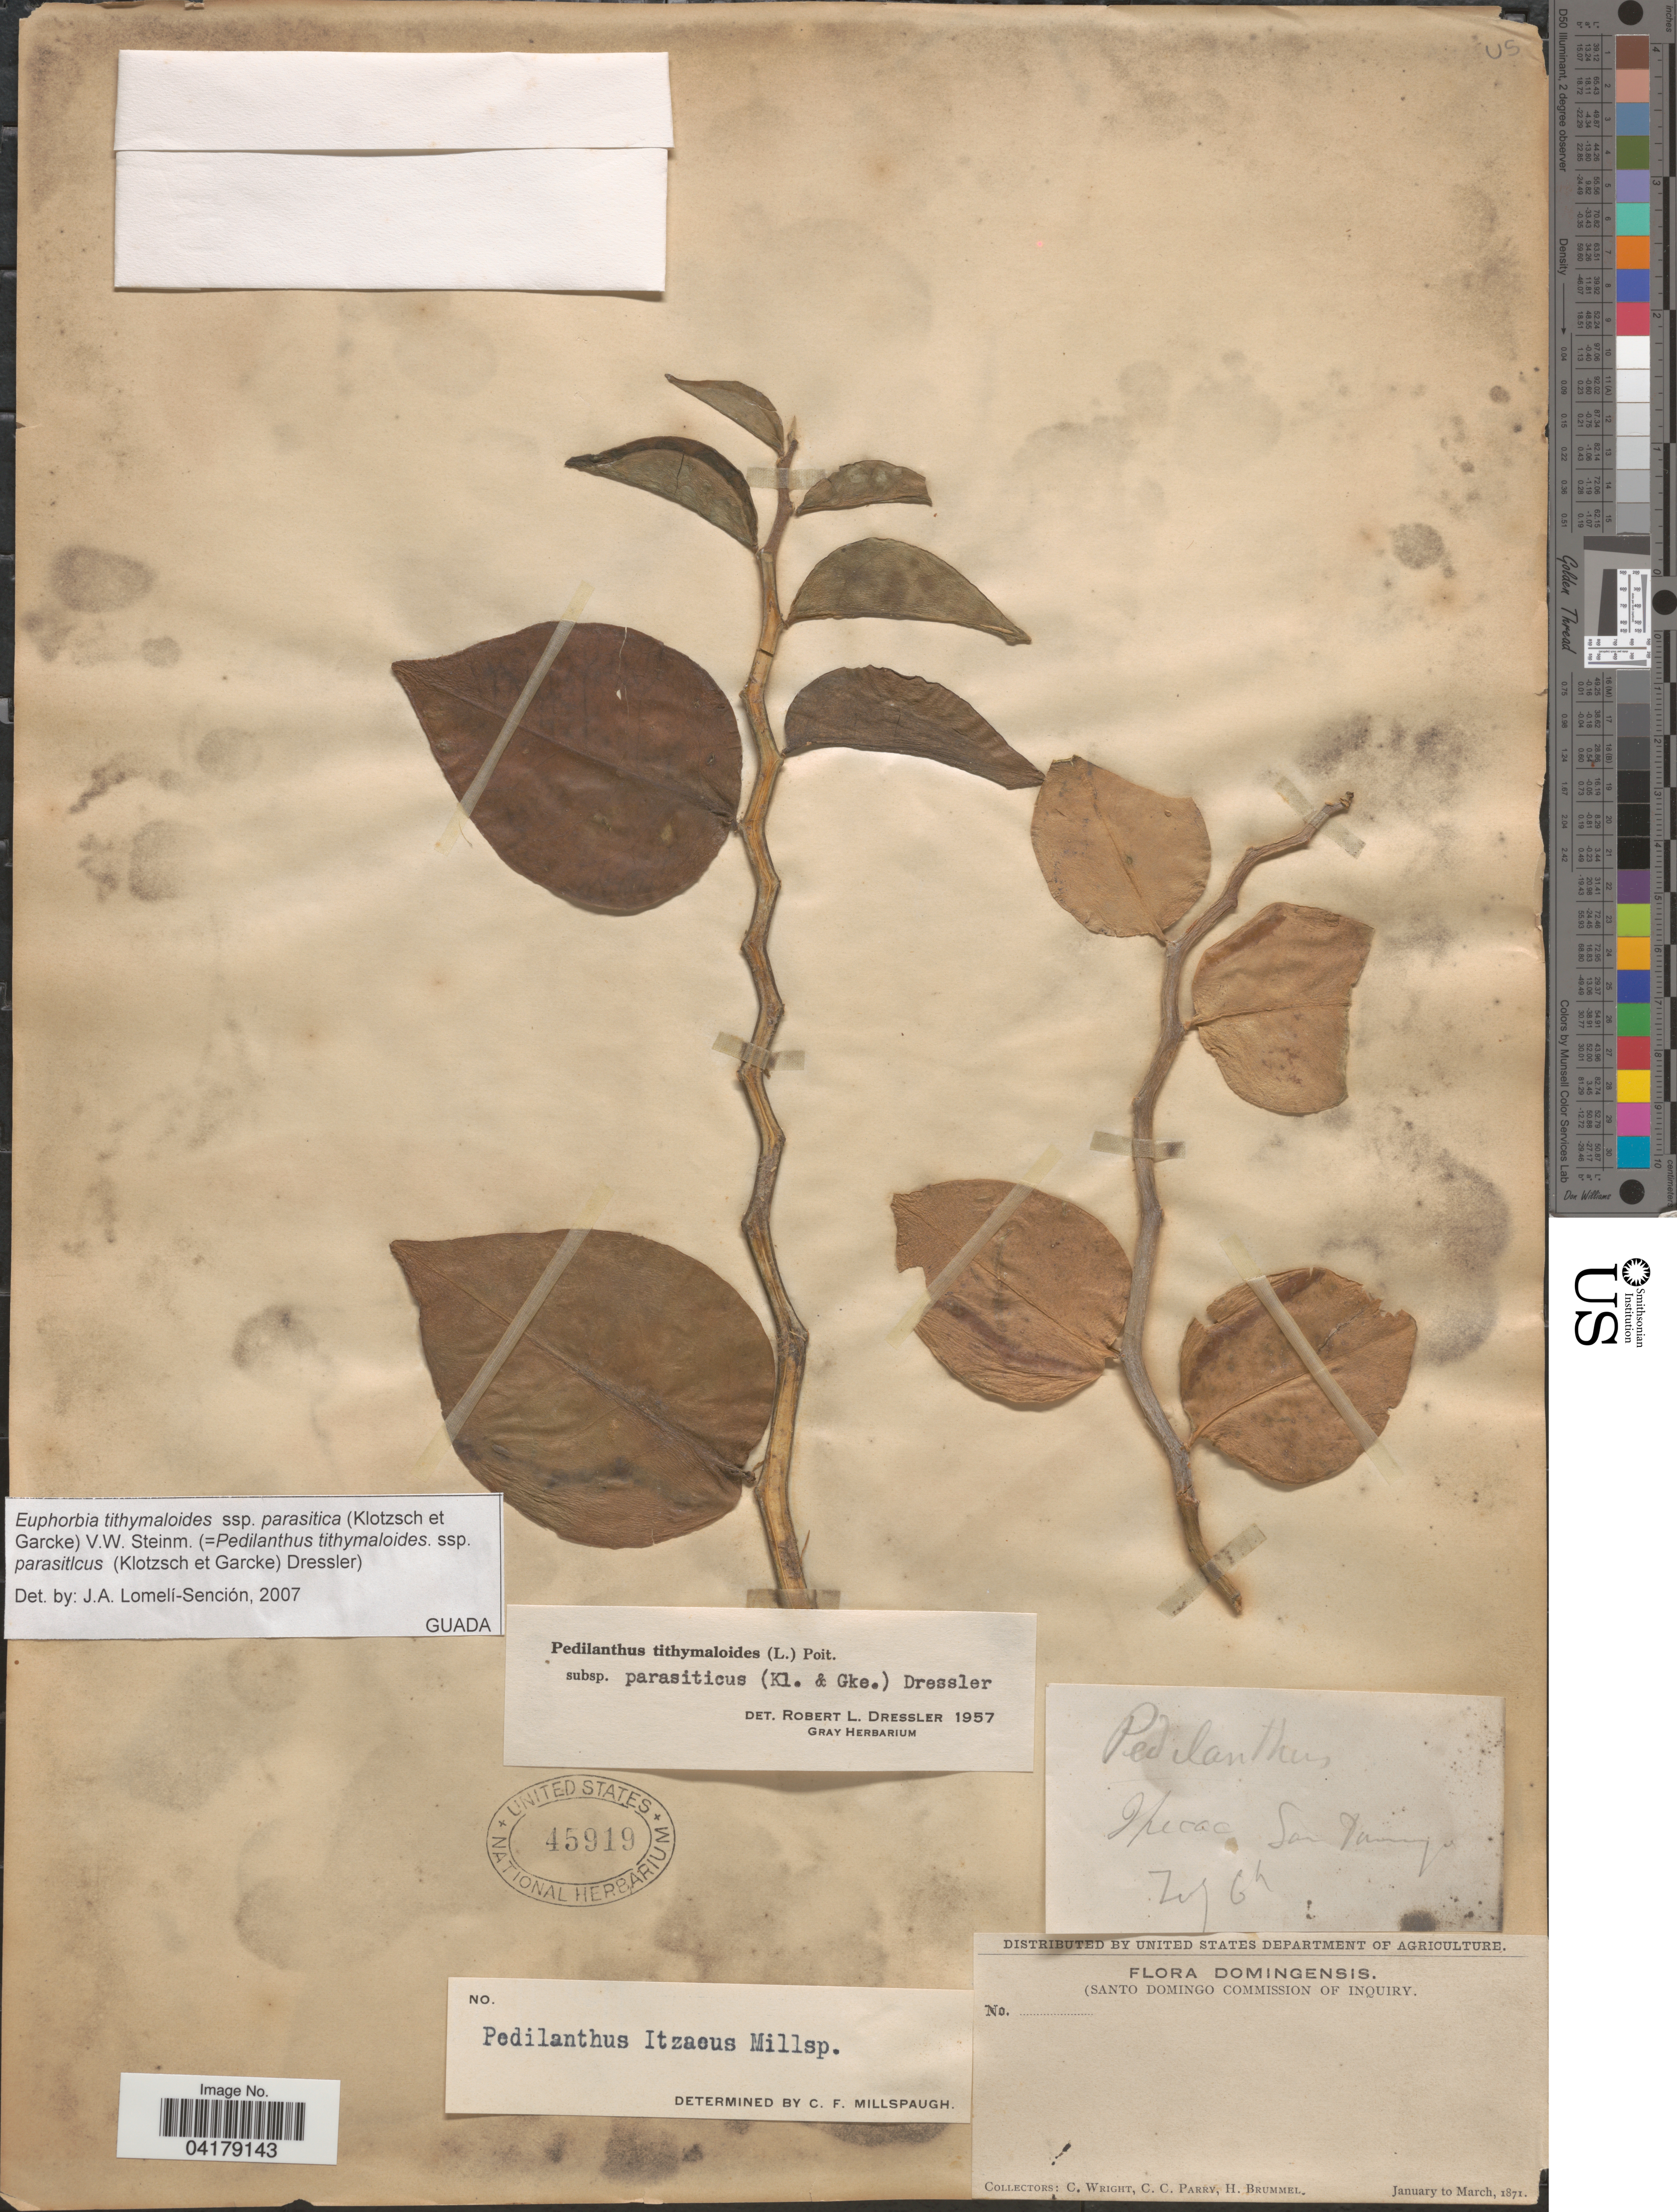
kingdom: Plantae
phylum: Tracheophyta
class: Magnoliopsida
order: Malpighiales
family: Euphorbiaceae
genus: Euphorbia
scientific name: Euphorbia tithymaloides subsp. parasitica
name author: (Klotzsch & Garcke) V.W. Steinm.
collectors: C. Wright, C. C. Parry & H. Brummel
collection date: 1871-01/1871-03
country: Dominican Republic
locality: Domingensis.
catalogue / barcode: US 45919